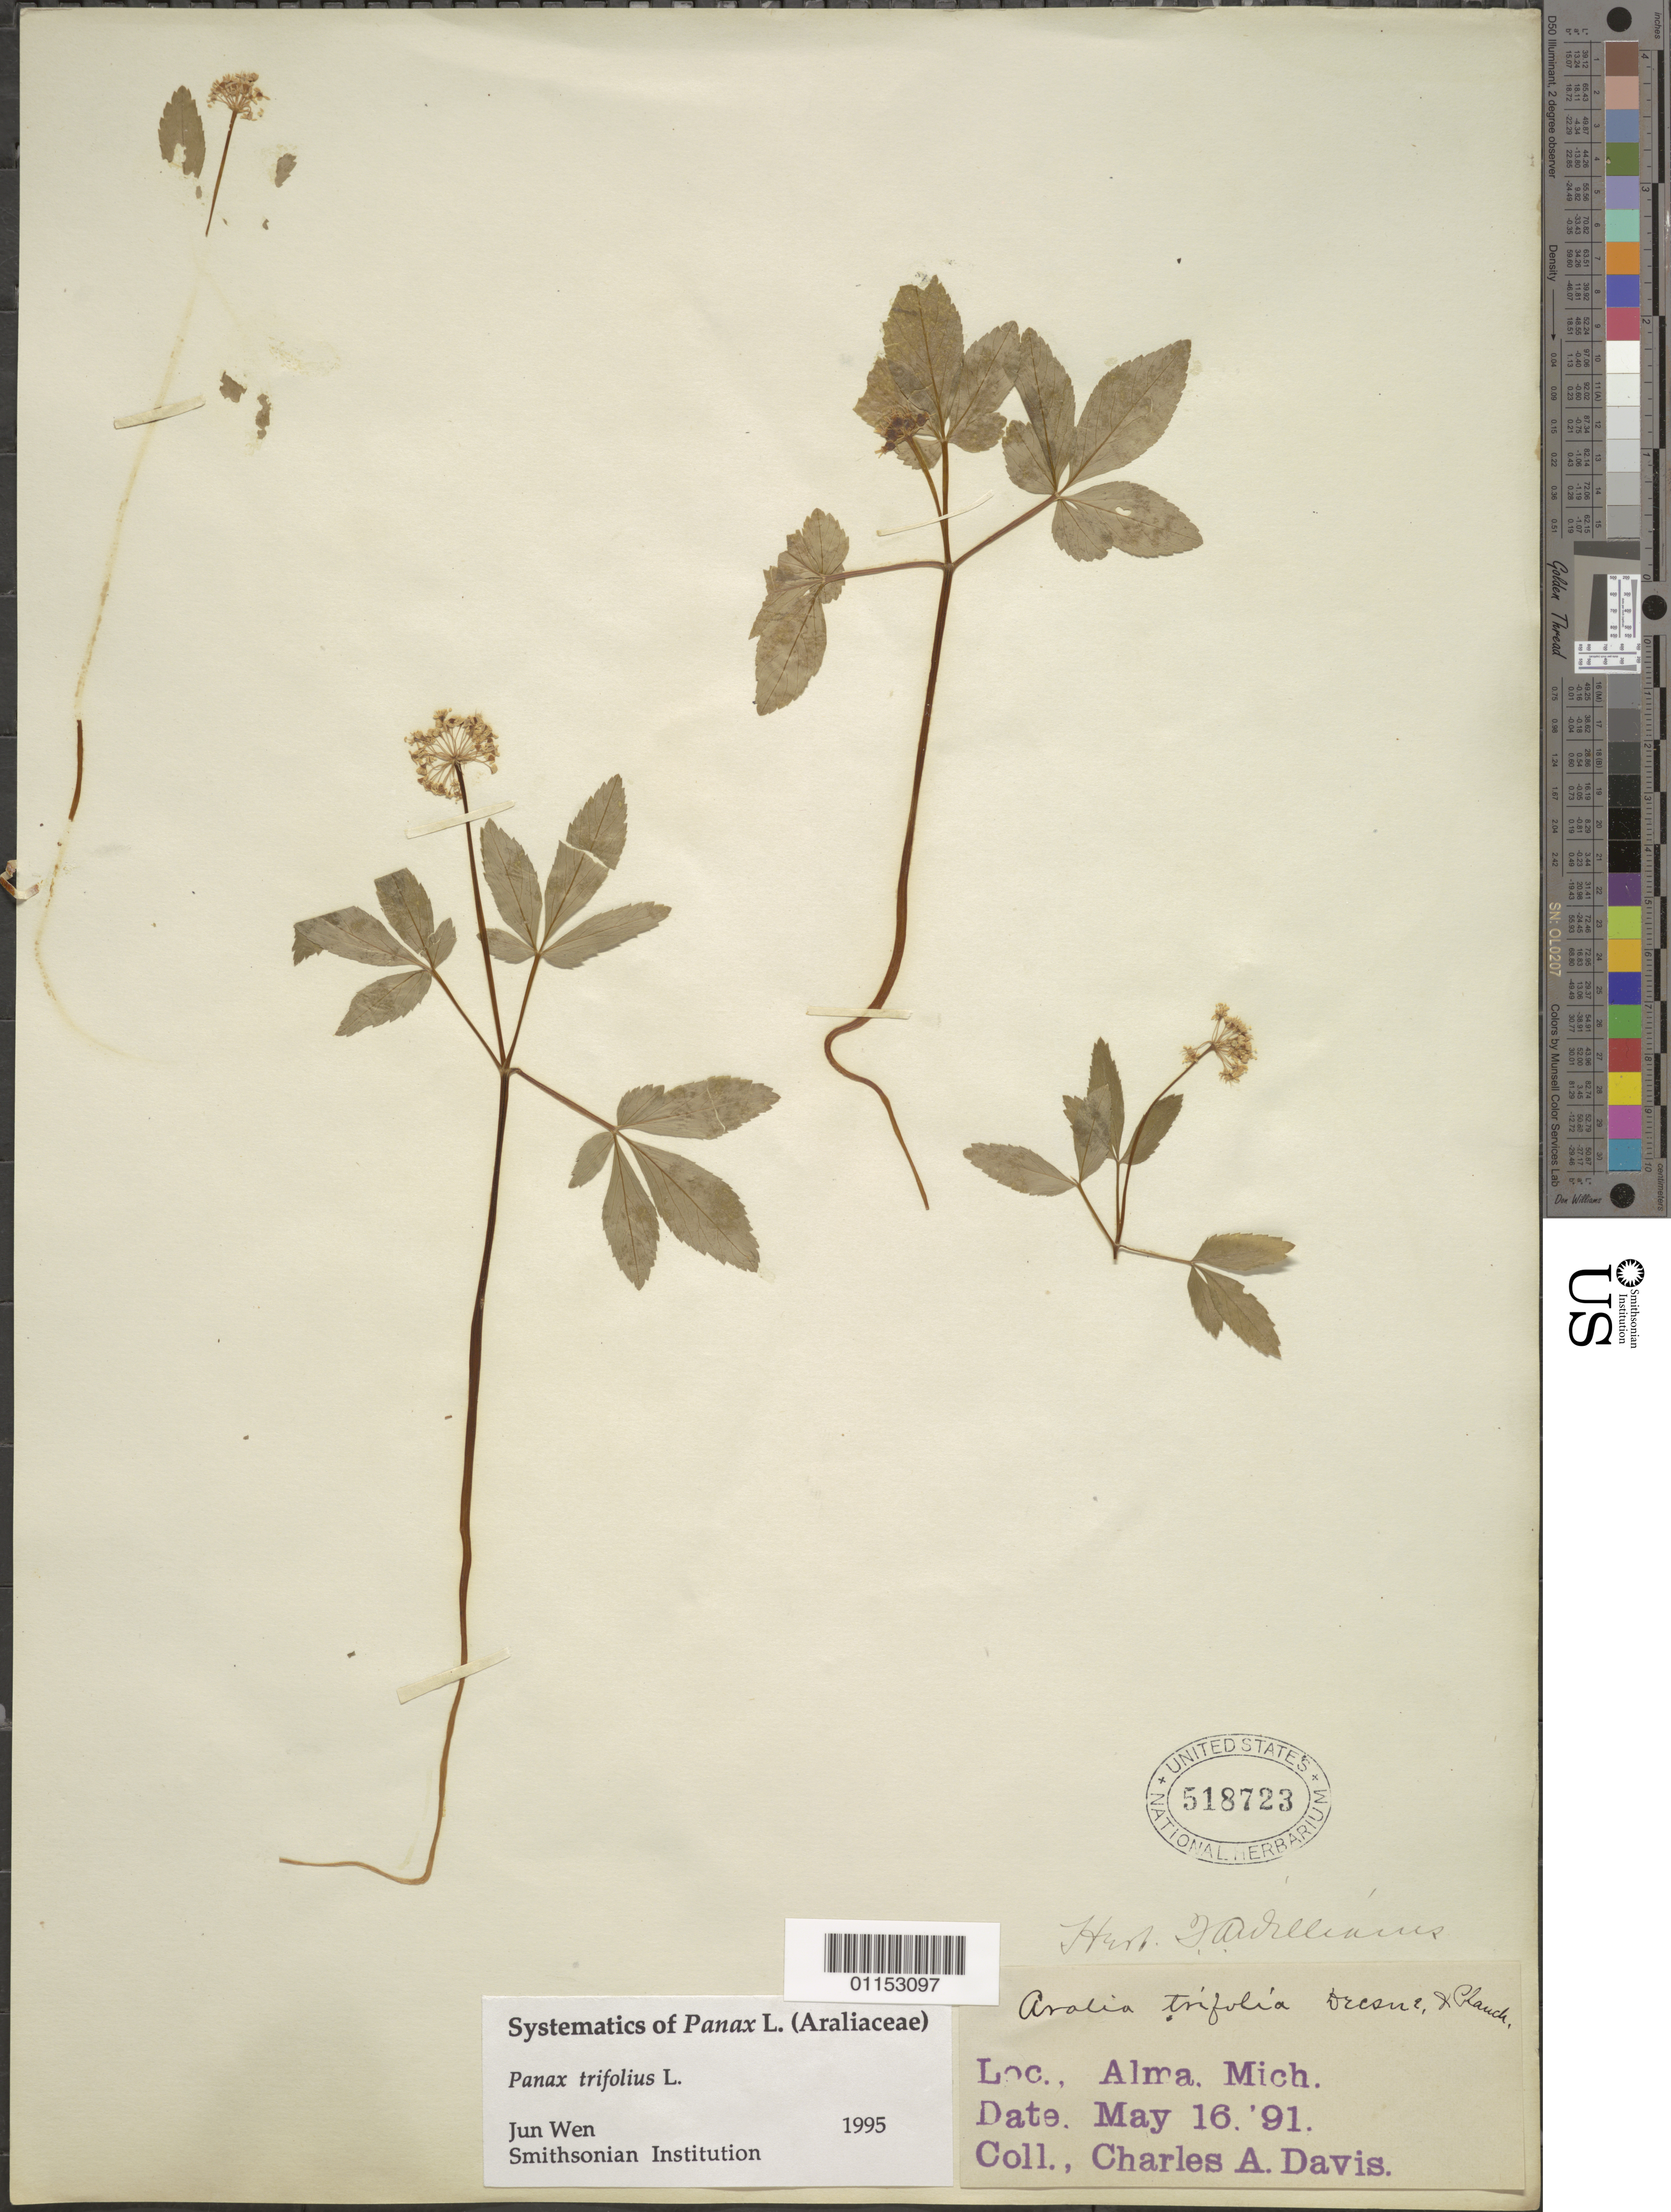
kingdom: Plantae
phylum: Tracheophyta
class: Magnoliopsida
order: Apiales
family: Araliaceae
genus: Panax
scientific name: Panax trifolius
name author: L.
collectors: C. Davis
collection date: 1891-05-16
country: United States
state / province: Michigan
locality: Alma.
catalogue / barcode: US 518723